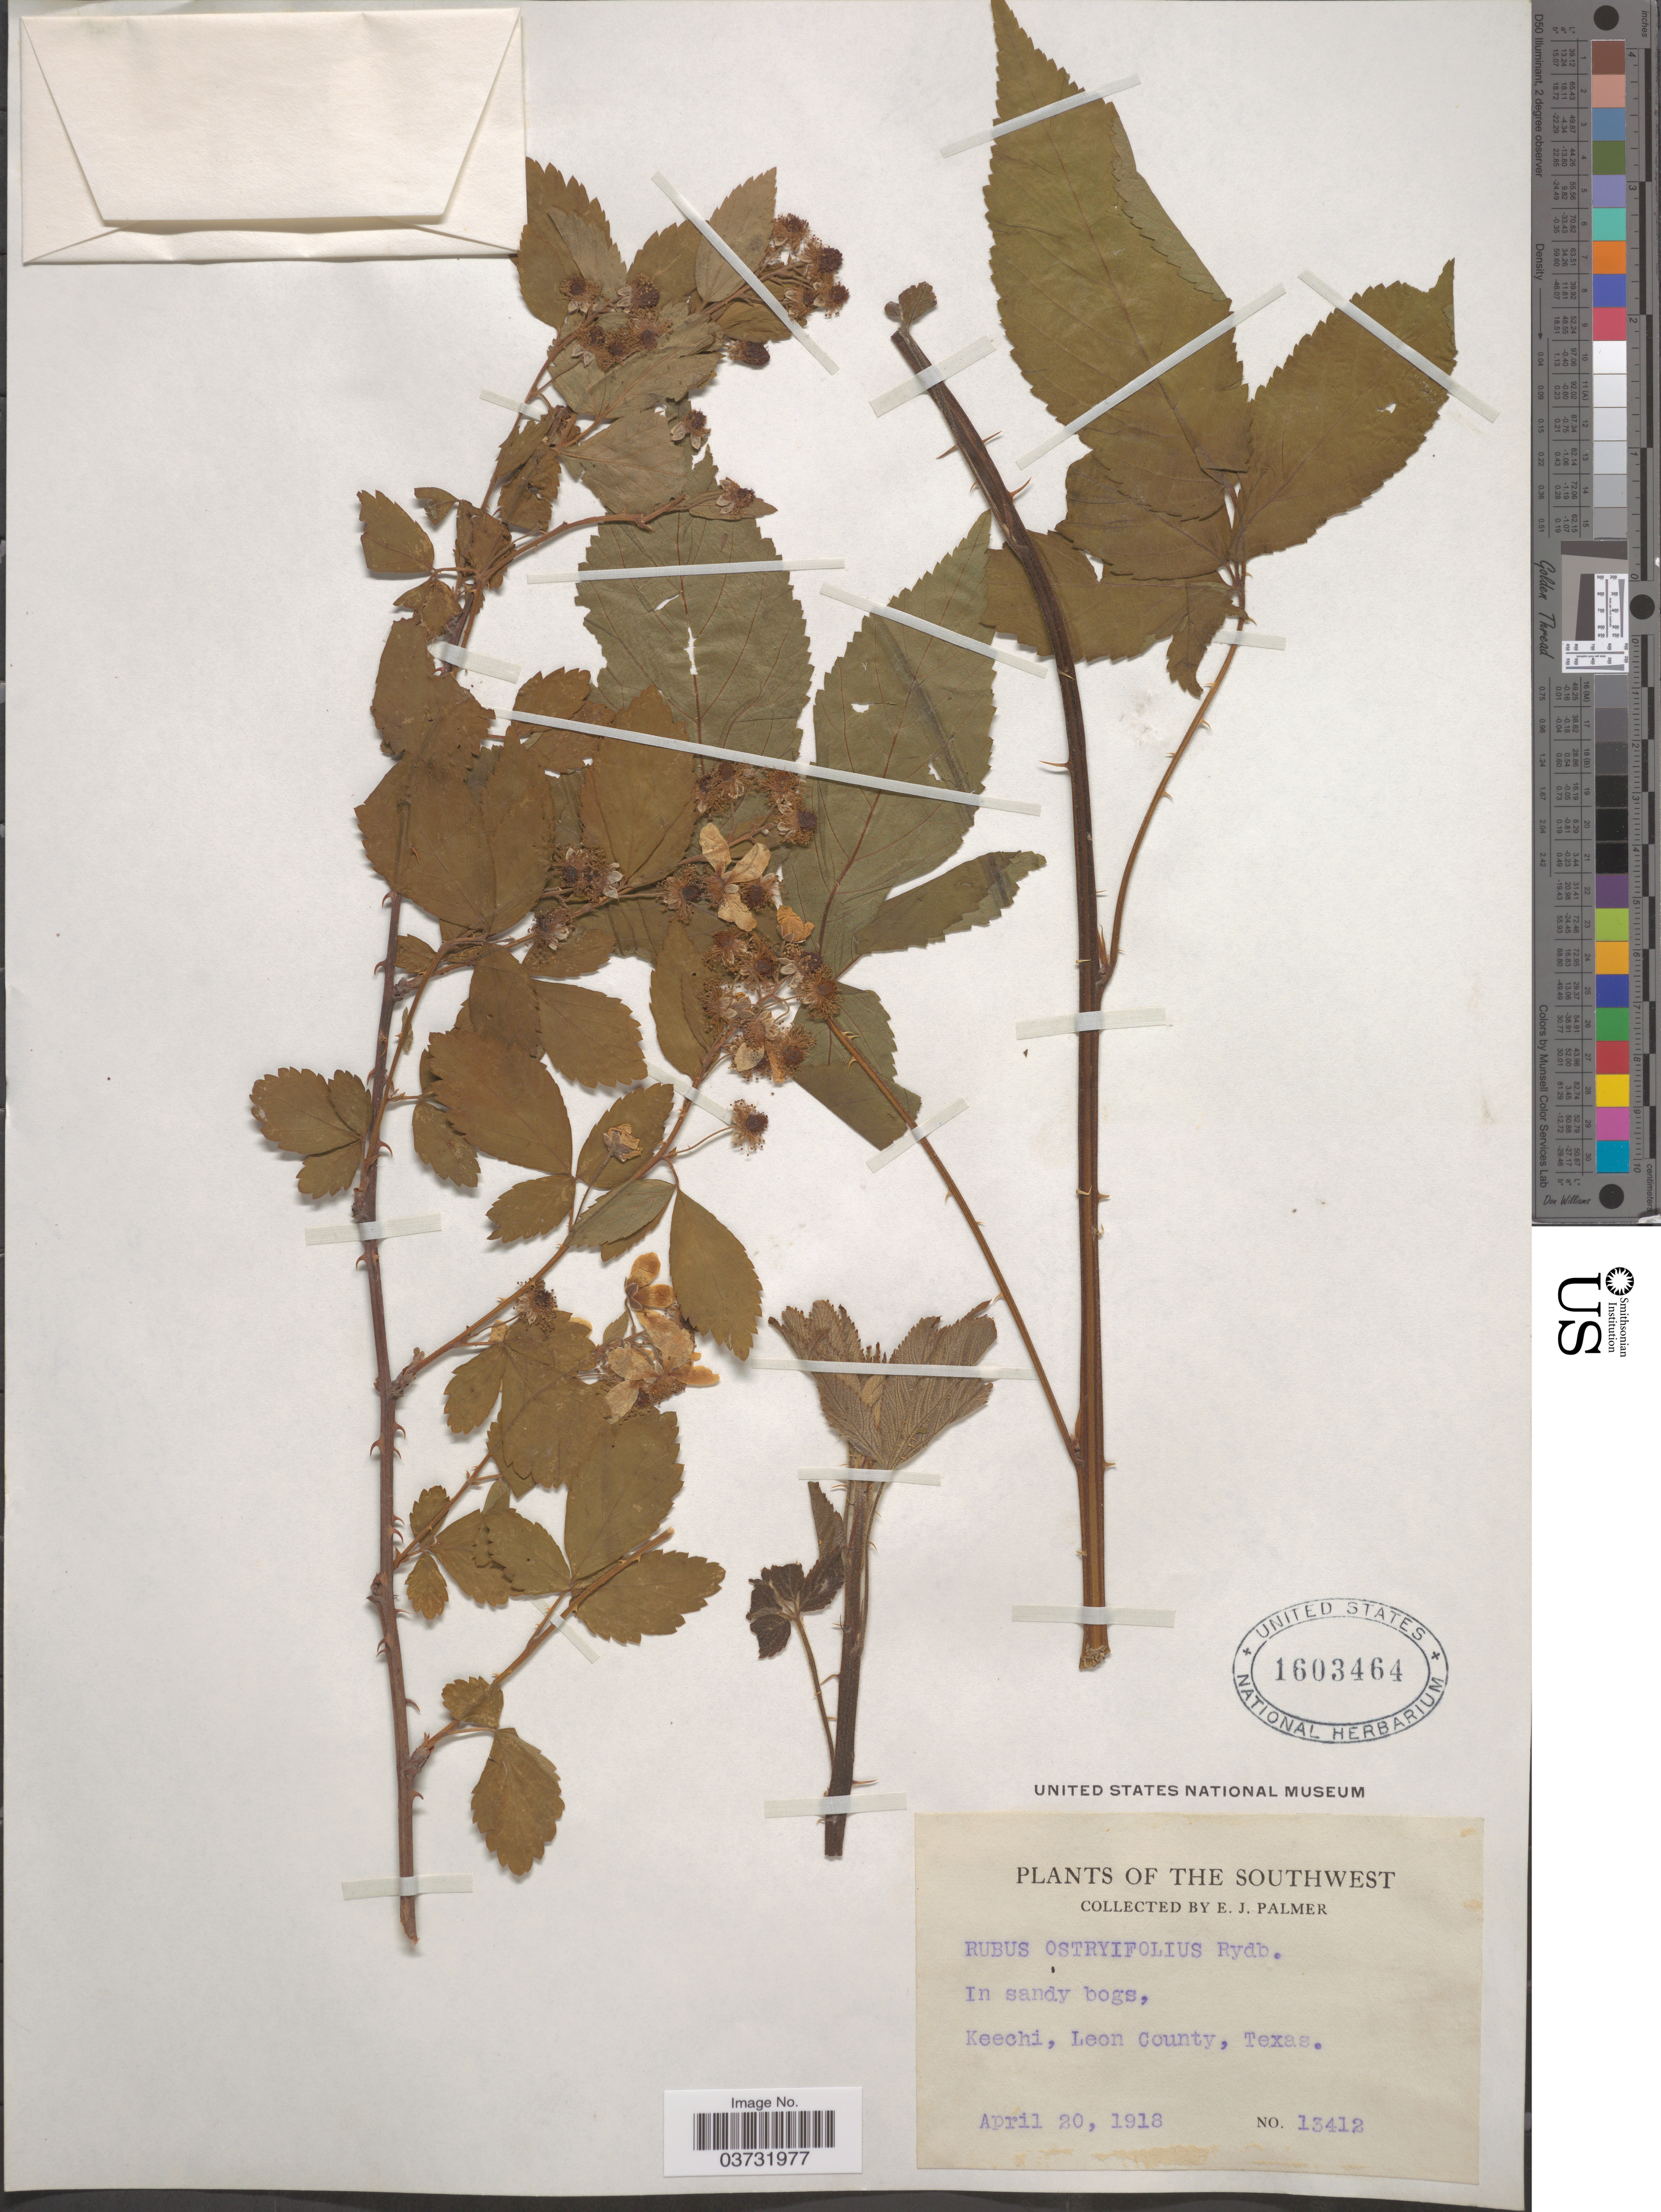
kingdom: Plantae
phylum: Tracheophyta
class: Magnoliopsida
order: Rosales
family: Rosaceae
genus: Rubus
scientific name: Rubus ostryifolius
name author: Rydb.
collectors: E. J. Palmer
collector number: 13412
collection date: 1918-04-20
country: United States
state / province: Texas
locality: The Southwest. Keechi, Leon County.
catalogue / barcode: US 1603464